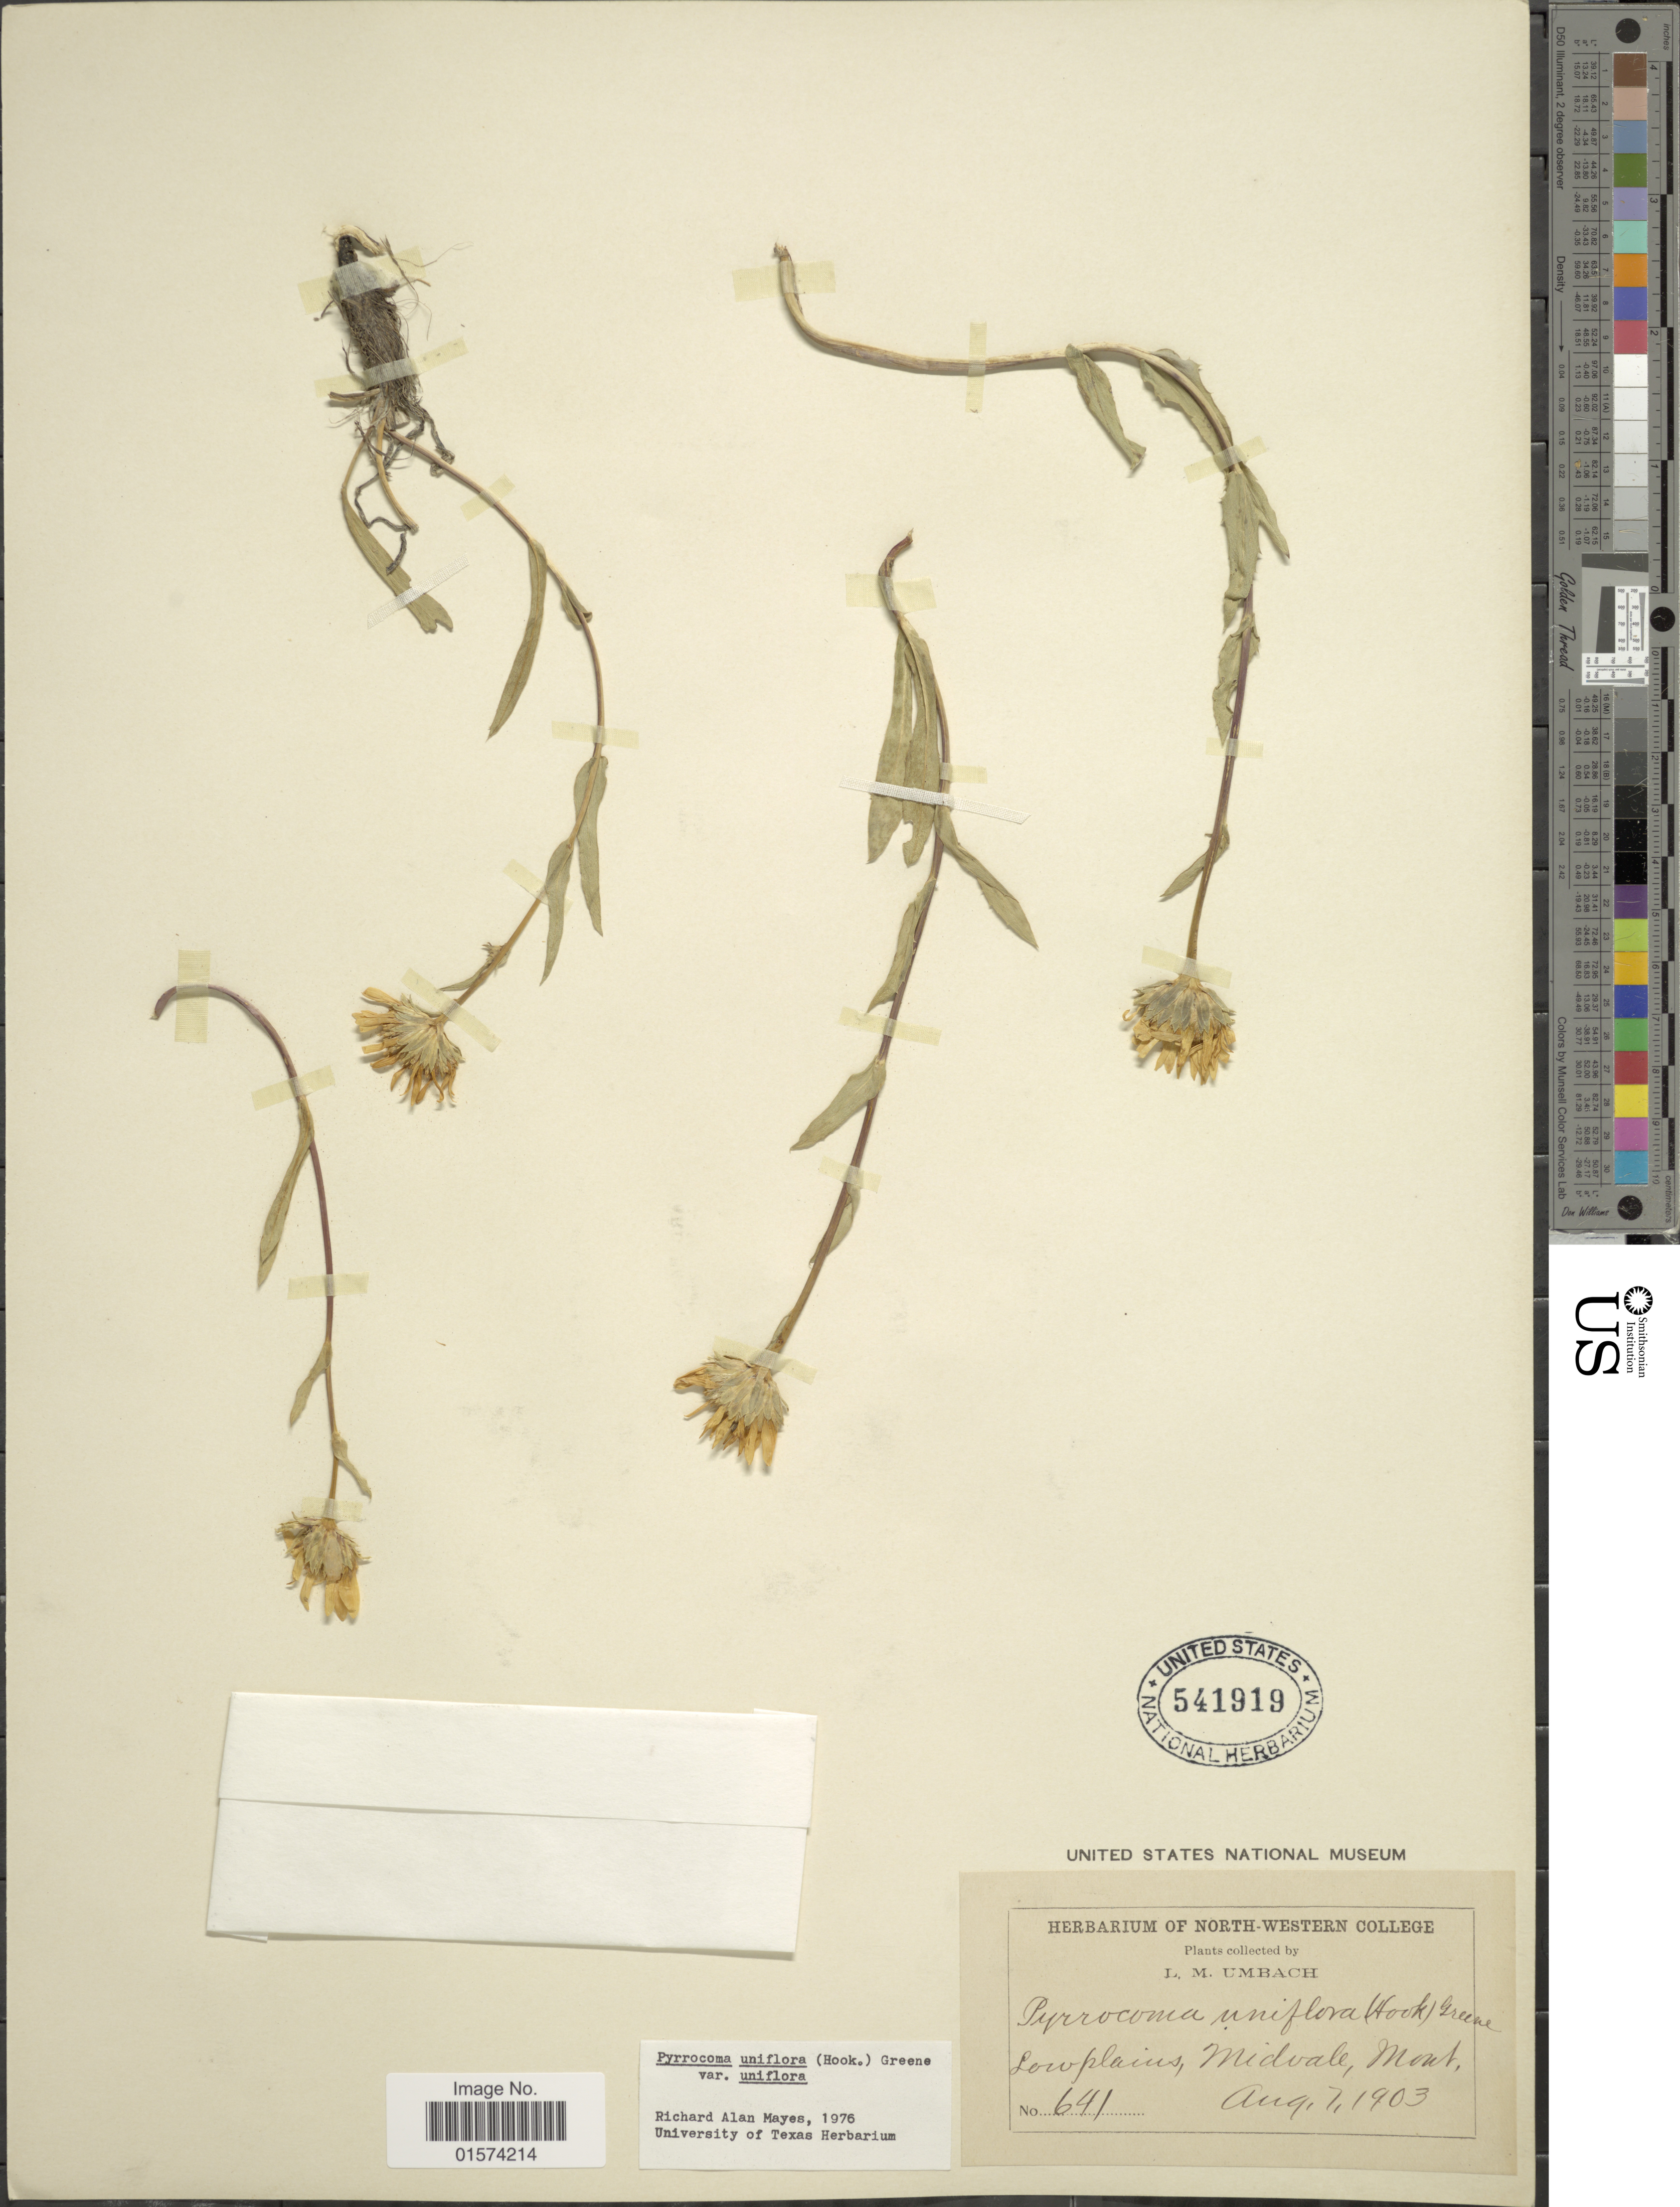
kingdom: Plantae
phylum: Tracheophyta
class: Magnoliopsida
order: Asterales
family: Asteraceae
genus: Pyrrocoma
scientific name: Pyrrocoma uniflora var. uniflora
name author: (Hook.) Greene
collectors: L. M. Umbach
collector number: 641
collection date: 1903-08-07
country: United States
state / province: Montana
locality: Low plains, Midvale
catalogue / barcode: US 541919